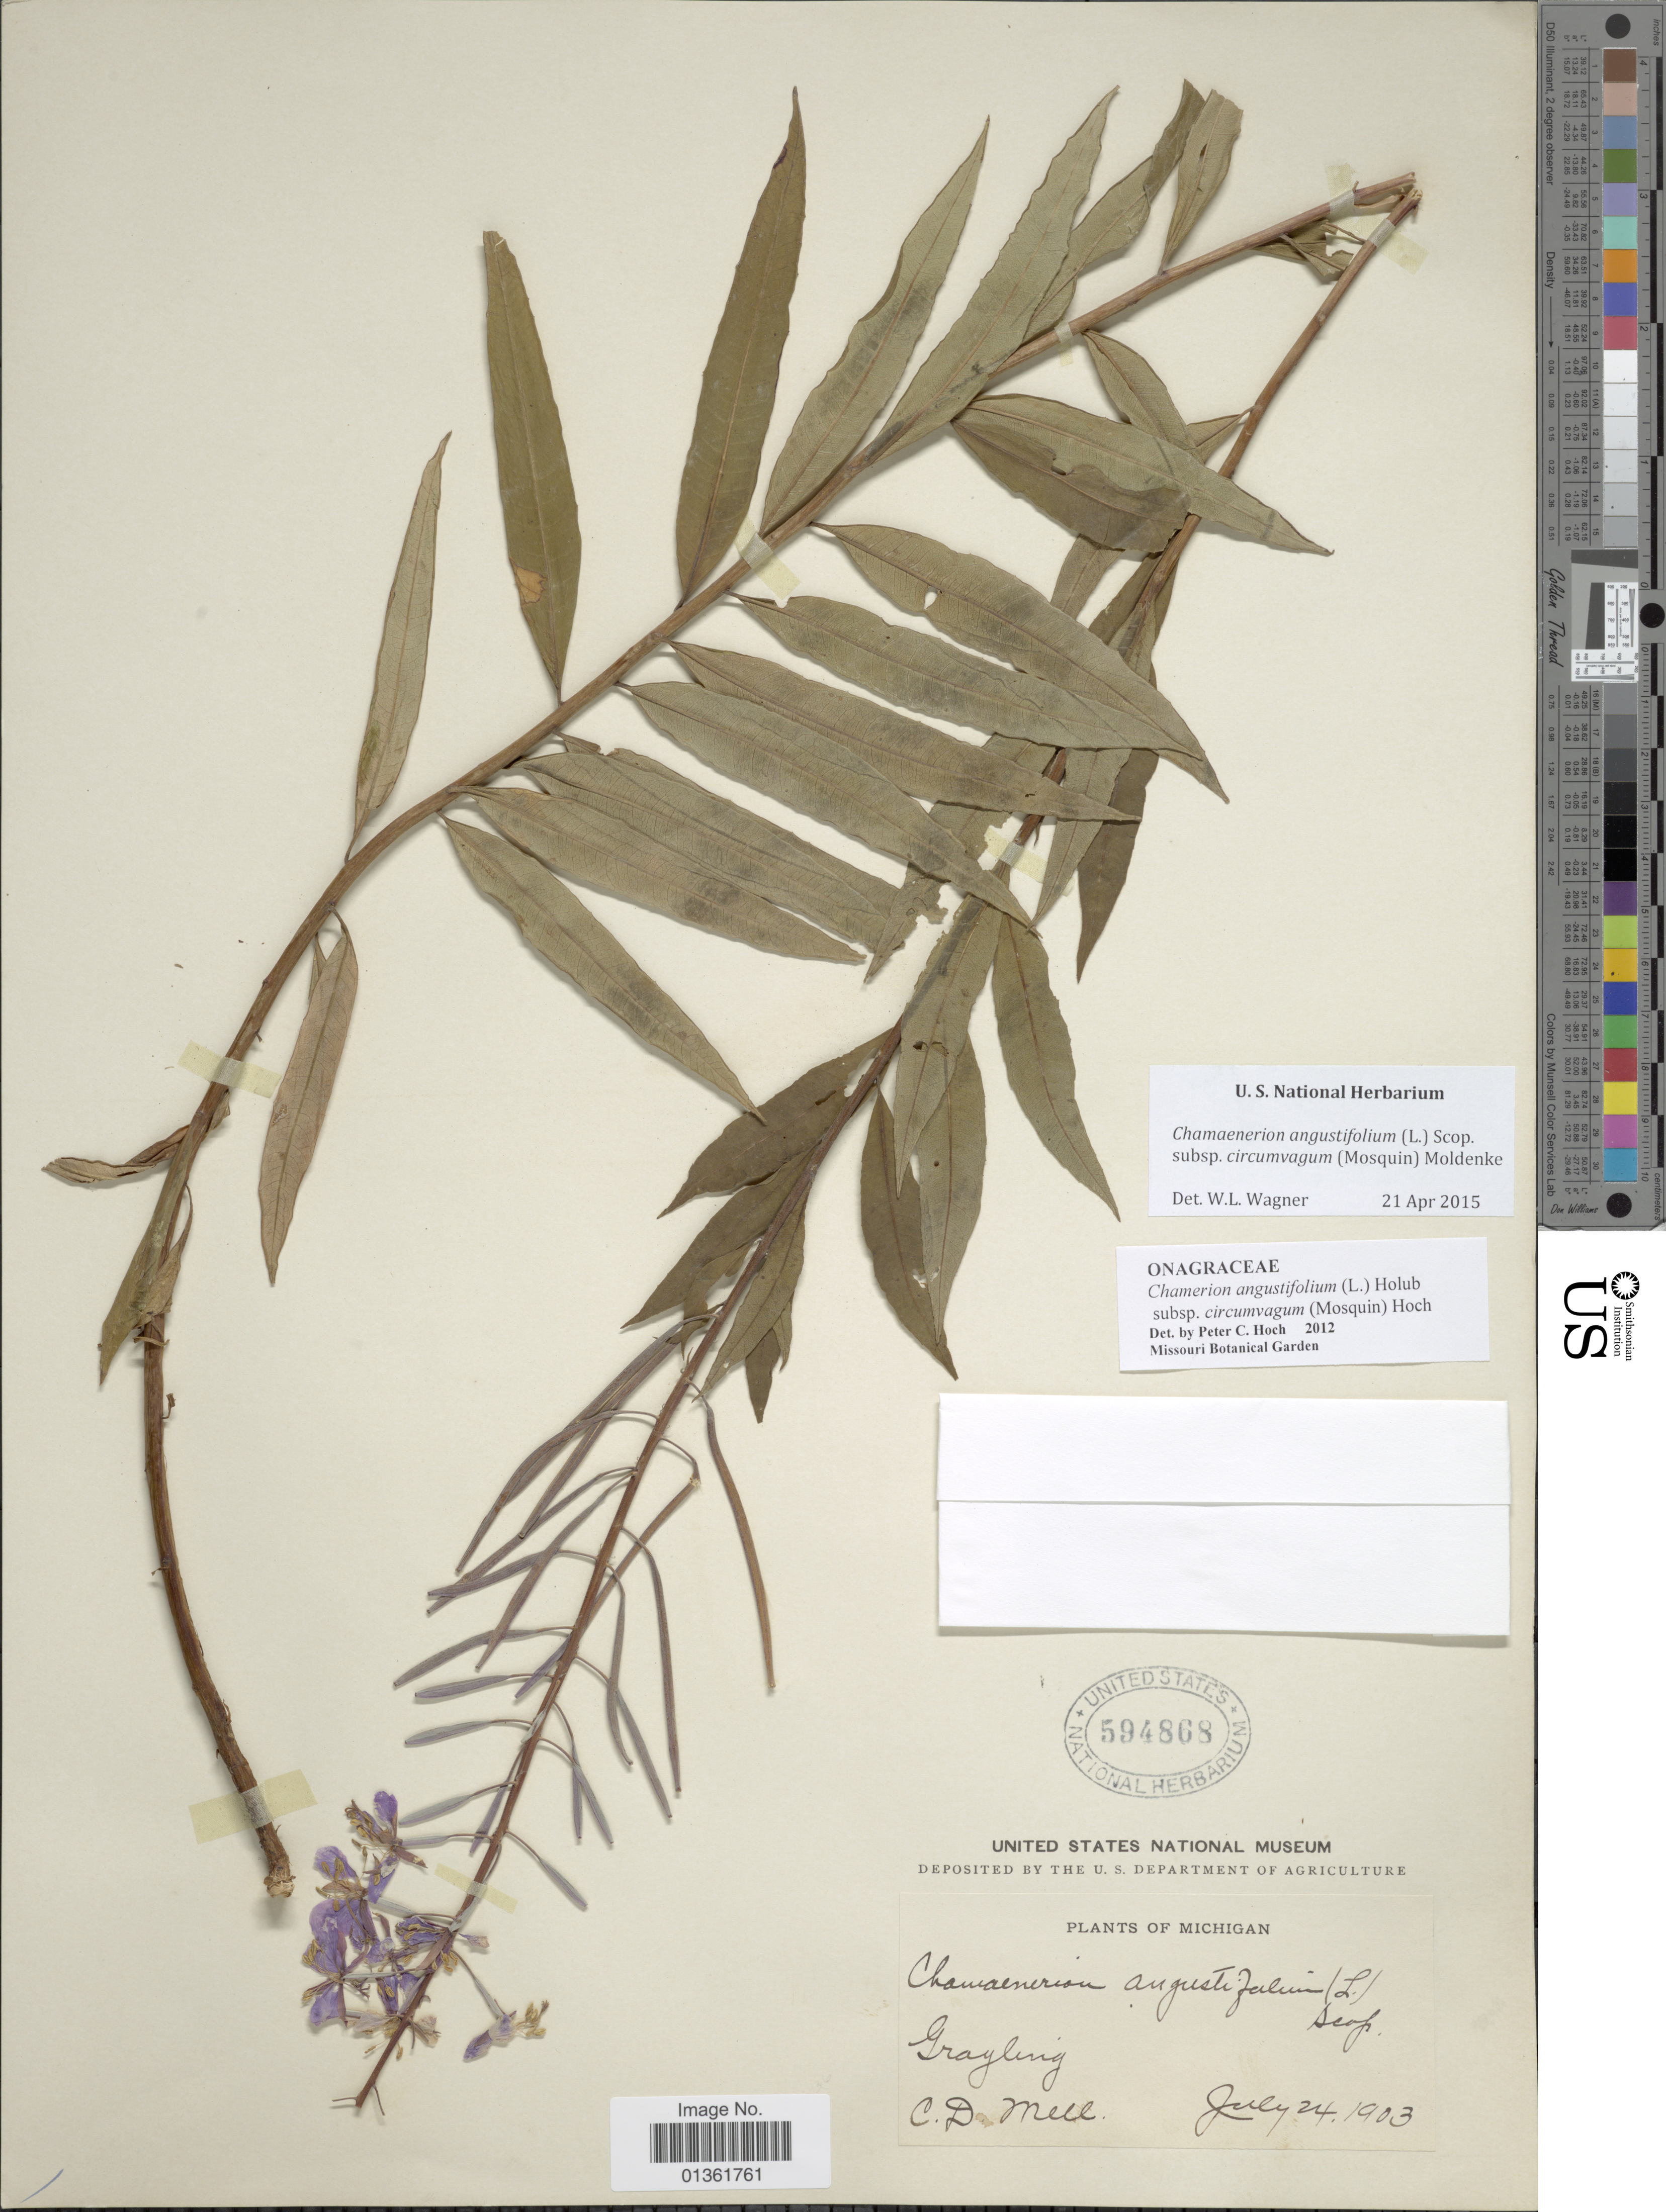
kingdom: Plantae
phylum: Tracheophyta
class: Magnoliopsida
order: Myrtales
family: Onagraceae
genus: Chamaenerion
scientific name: Chamaenerion angustifolium subsp. circumvagum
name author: (Mosquin) Moldenke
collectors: C. D. Mell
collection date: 1903-07-24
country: United States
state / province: Michigan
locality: Grayling.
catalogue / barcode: US 594868